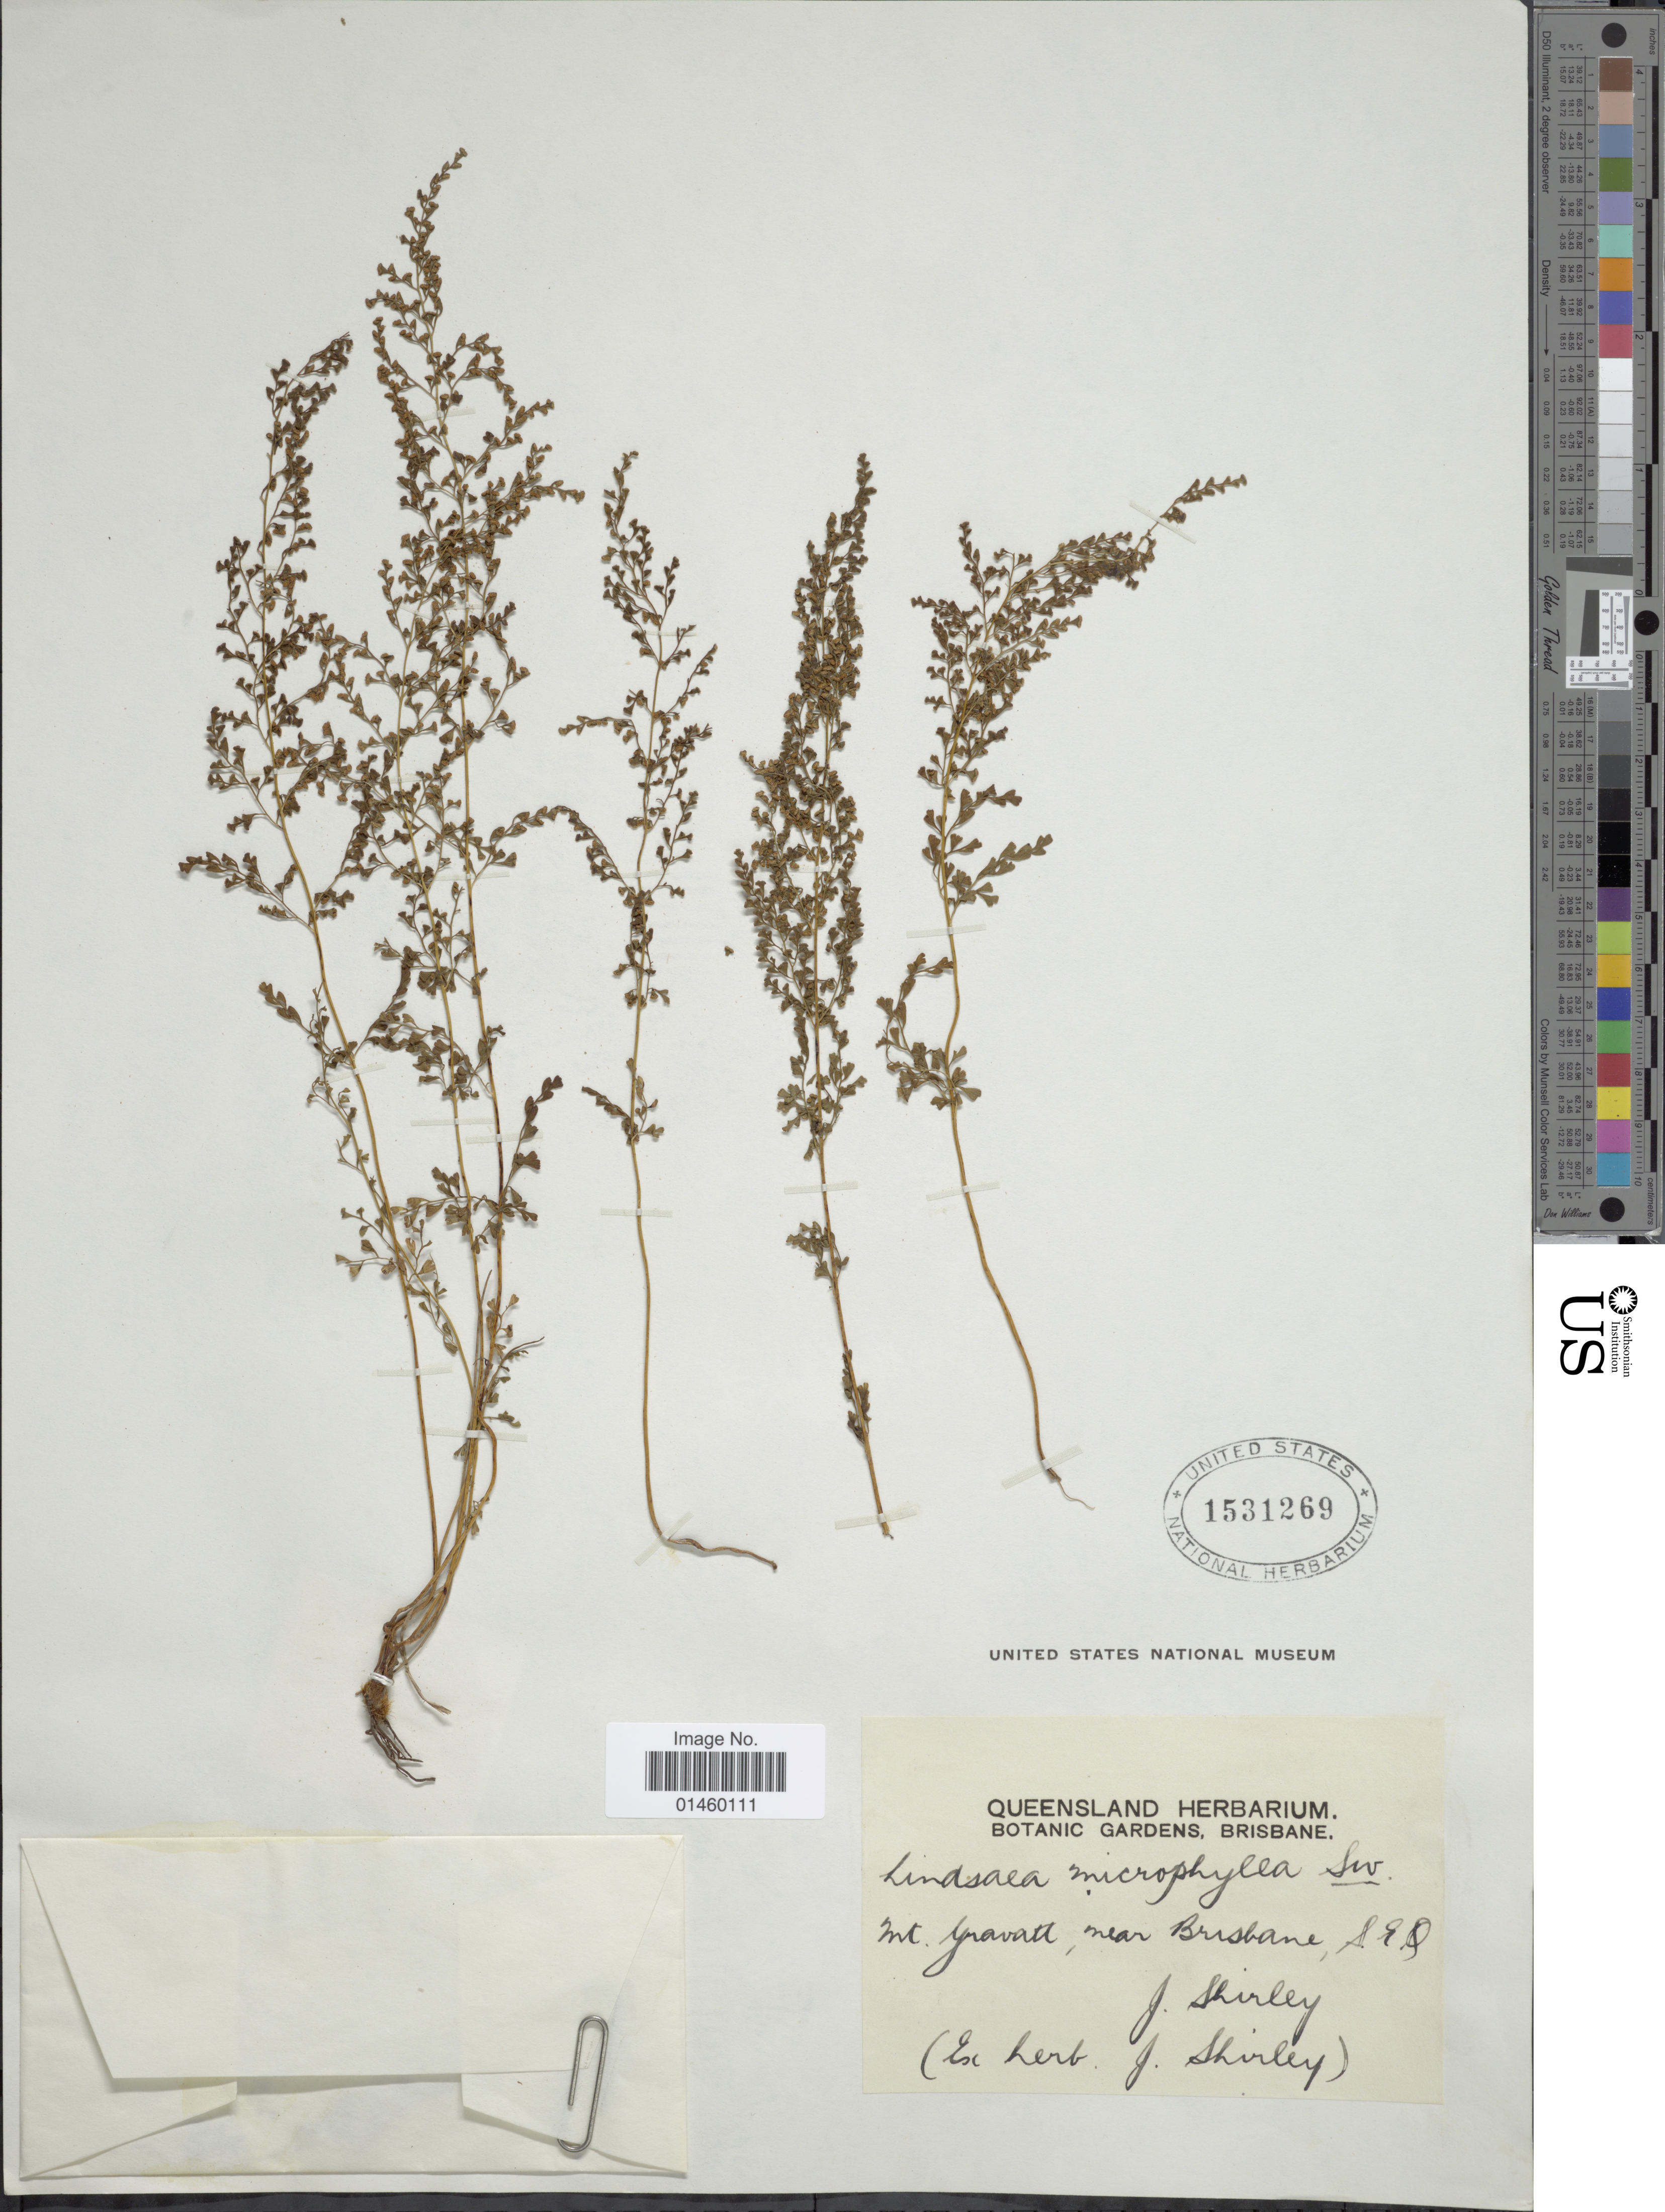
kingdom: Plantae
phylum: Tracheophyta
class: Polypodiopsida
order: Polypodiales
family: Lindsaeaceae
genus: Lindsaea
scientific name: Lindsaea microphylla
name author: Sw.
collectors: J. Shirley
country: Australia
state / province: Queensland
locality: Mt. Gravatt, near Brisbane, S.E.Q.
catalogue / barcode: US 1531269